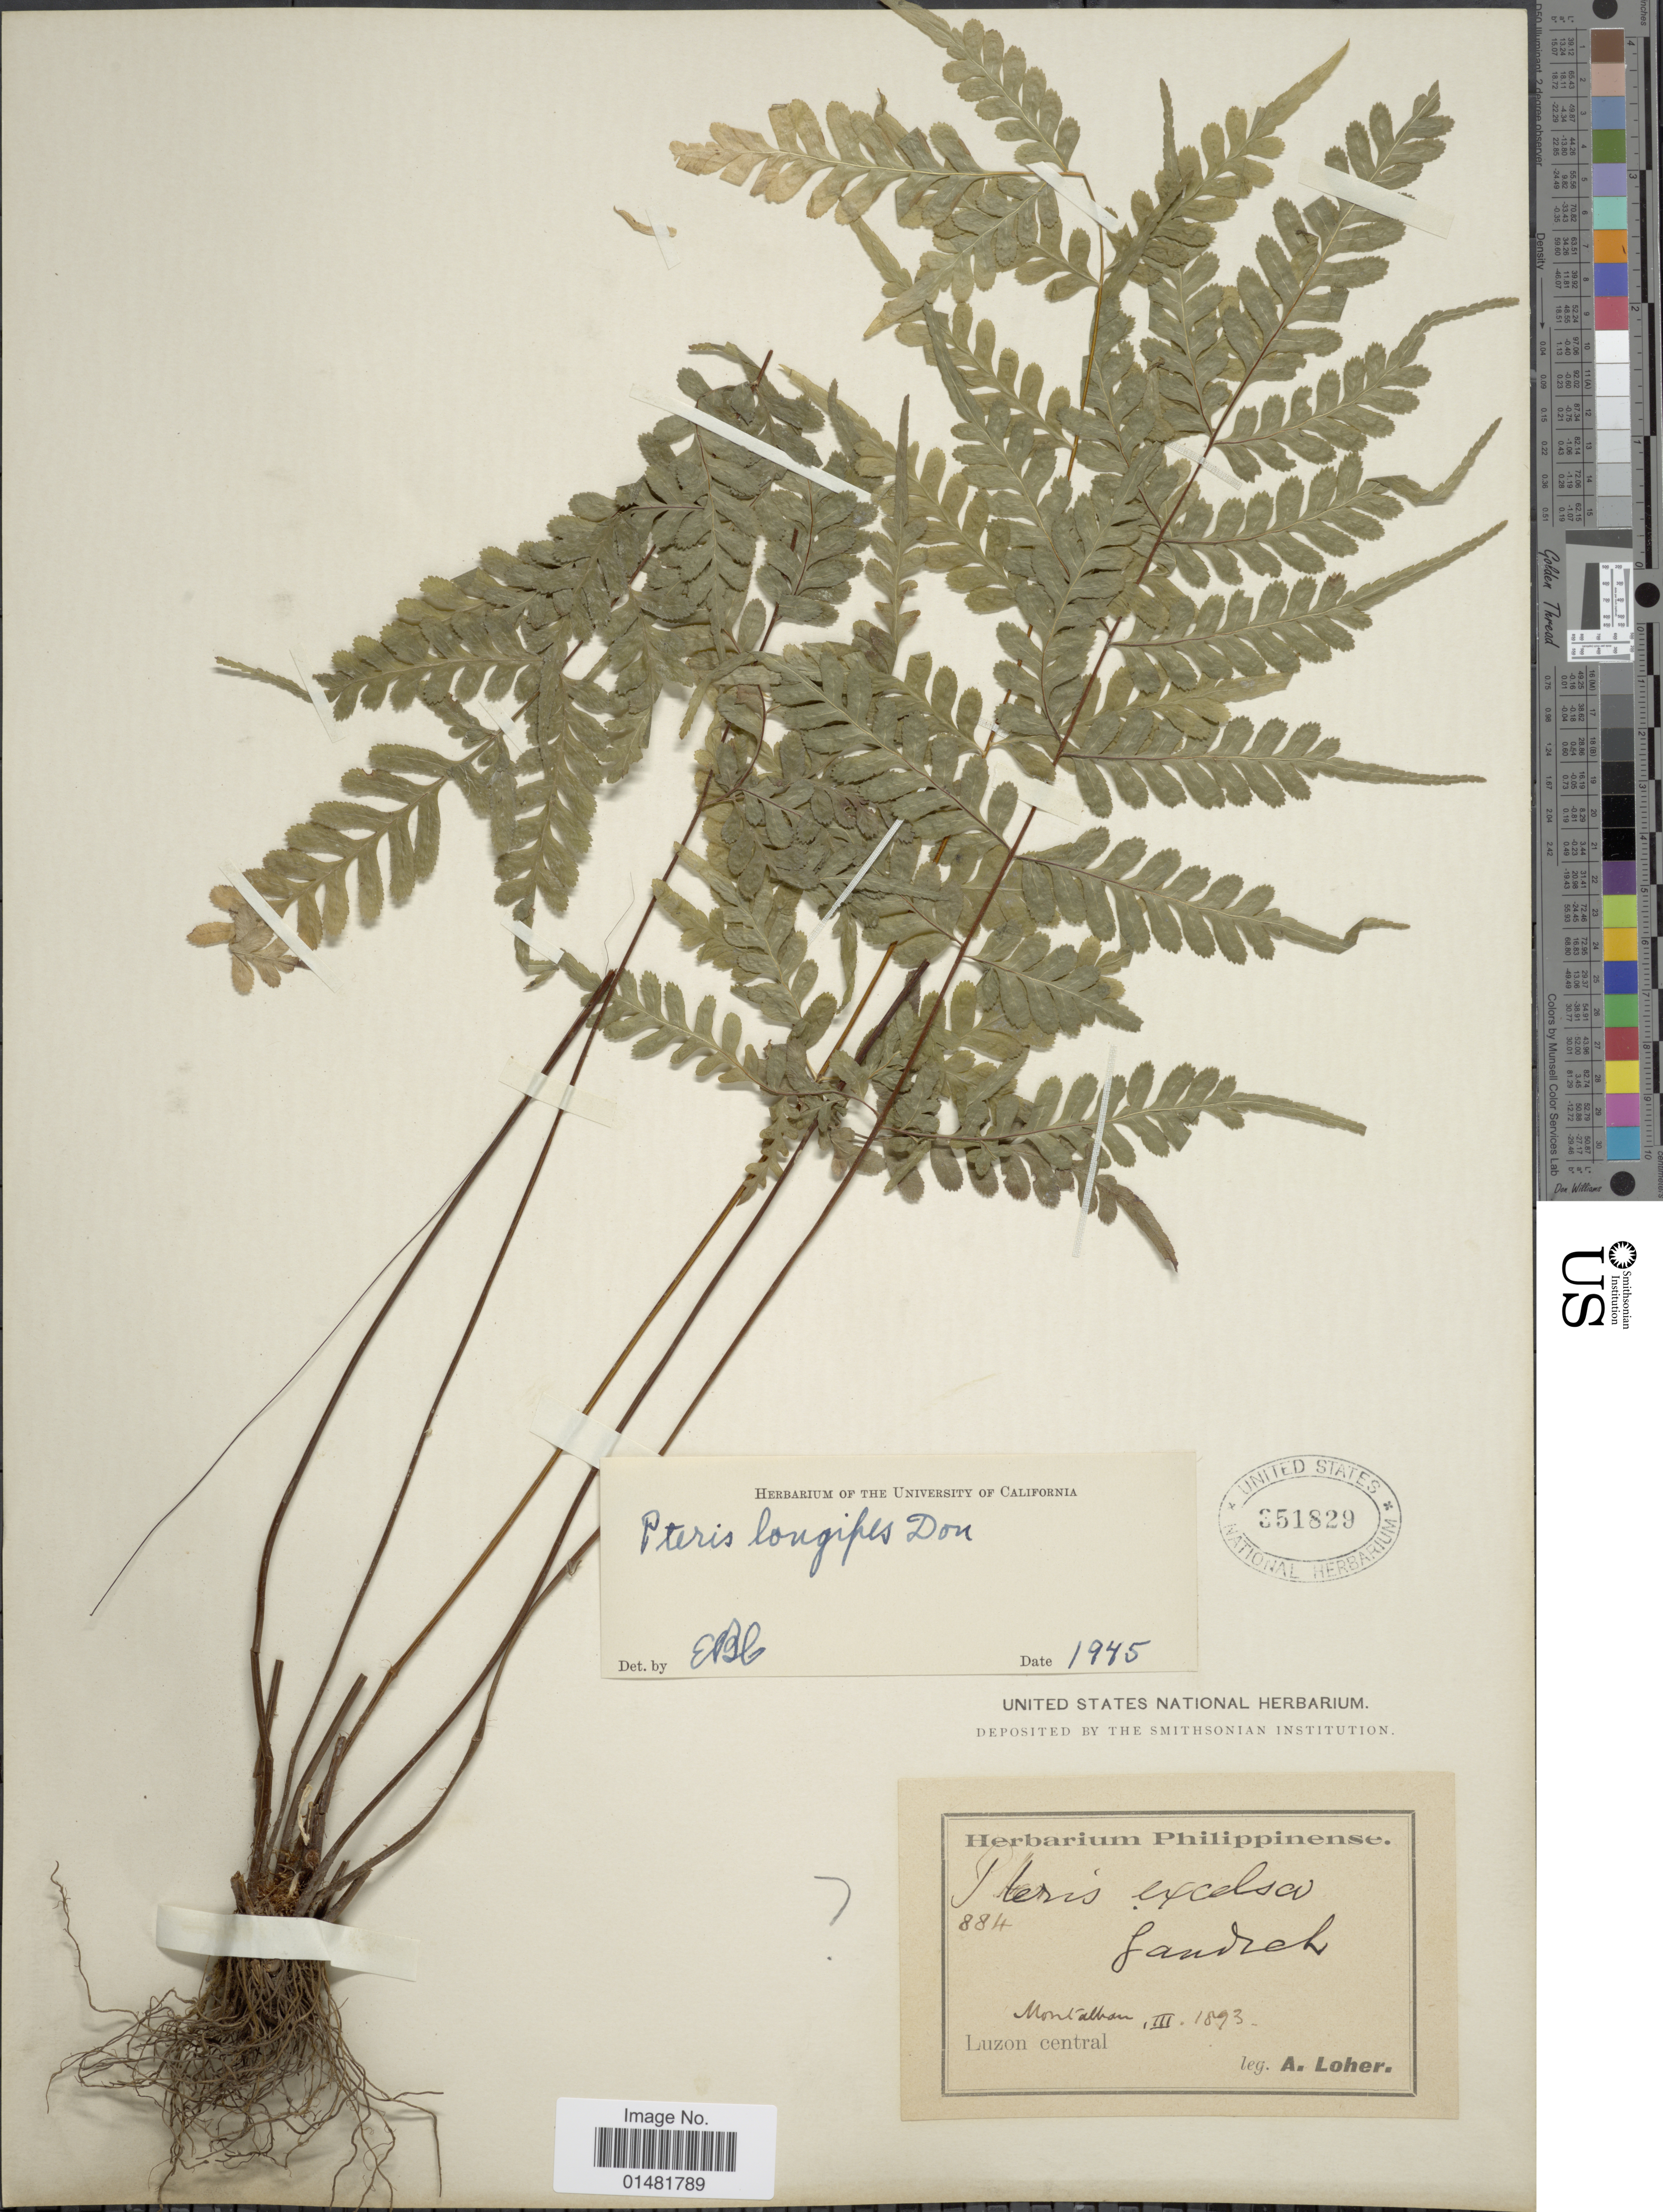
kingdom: Plantae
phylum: Tracheophyta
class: Polypodiopsida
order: Polypodiales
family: Pteridaceae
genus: Pteris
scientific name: Pteris longipes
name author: D. Don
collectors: A. Loher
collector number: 884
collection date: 1893-03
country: Philippines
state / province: Central Luzon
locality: Montalban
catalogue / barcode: US 351829